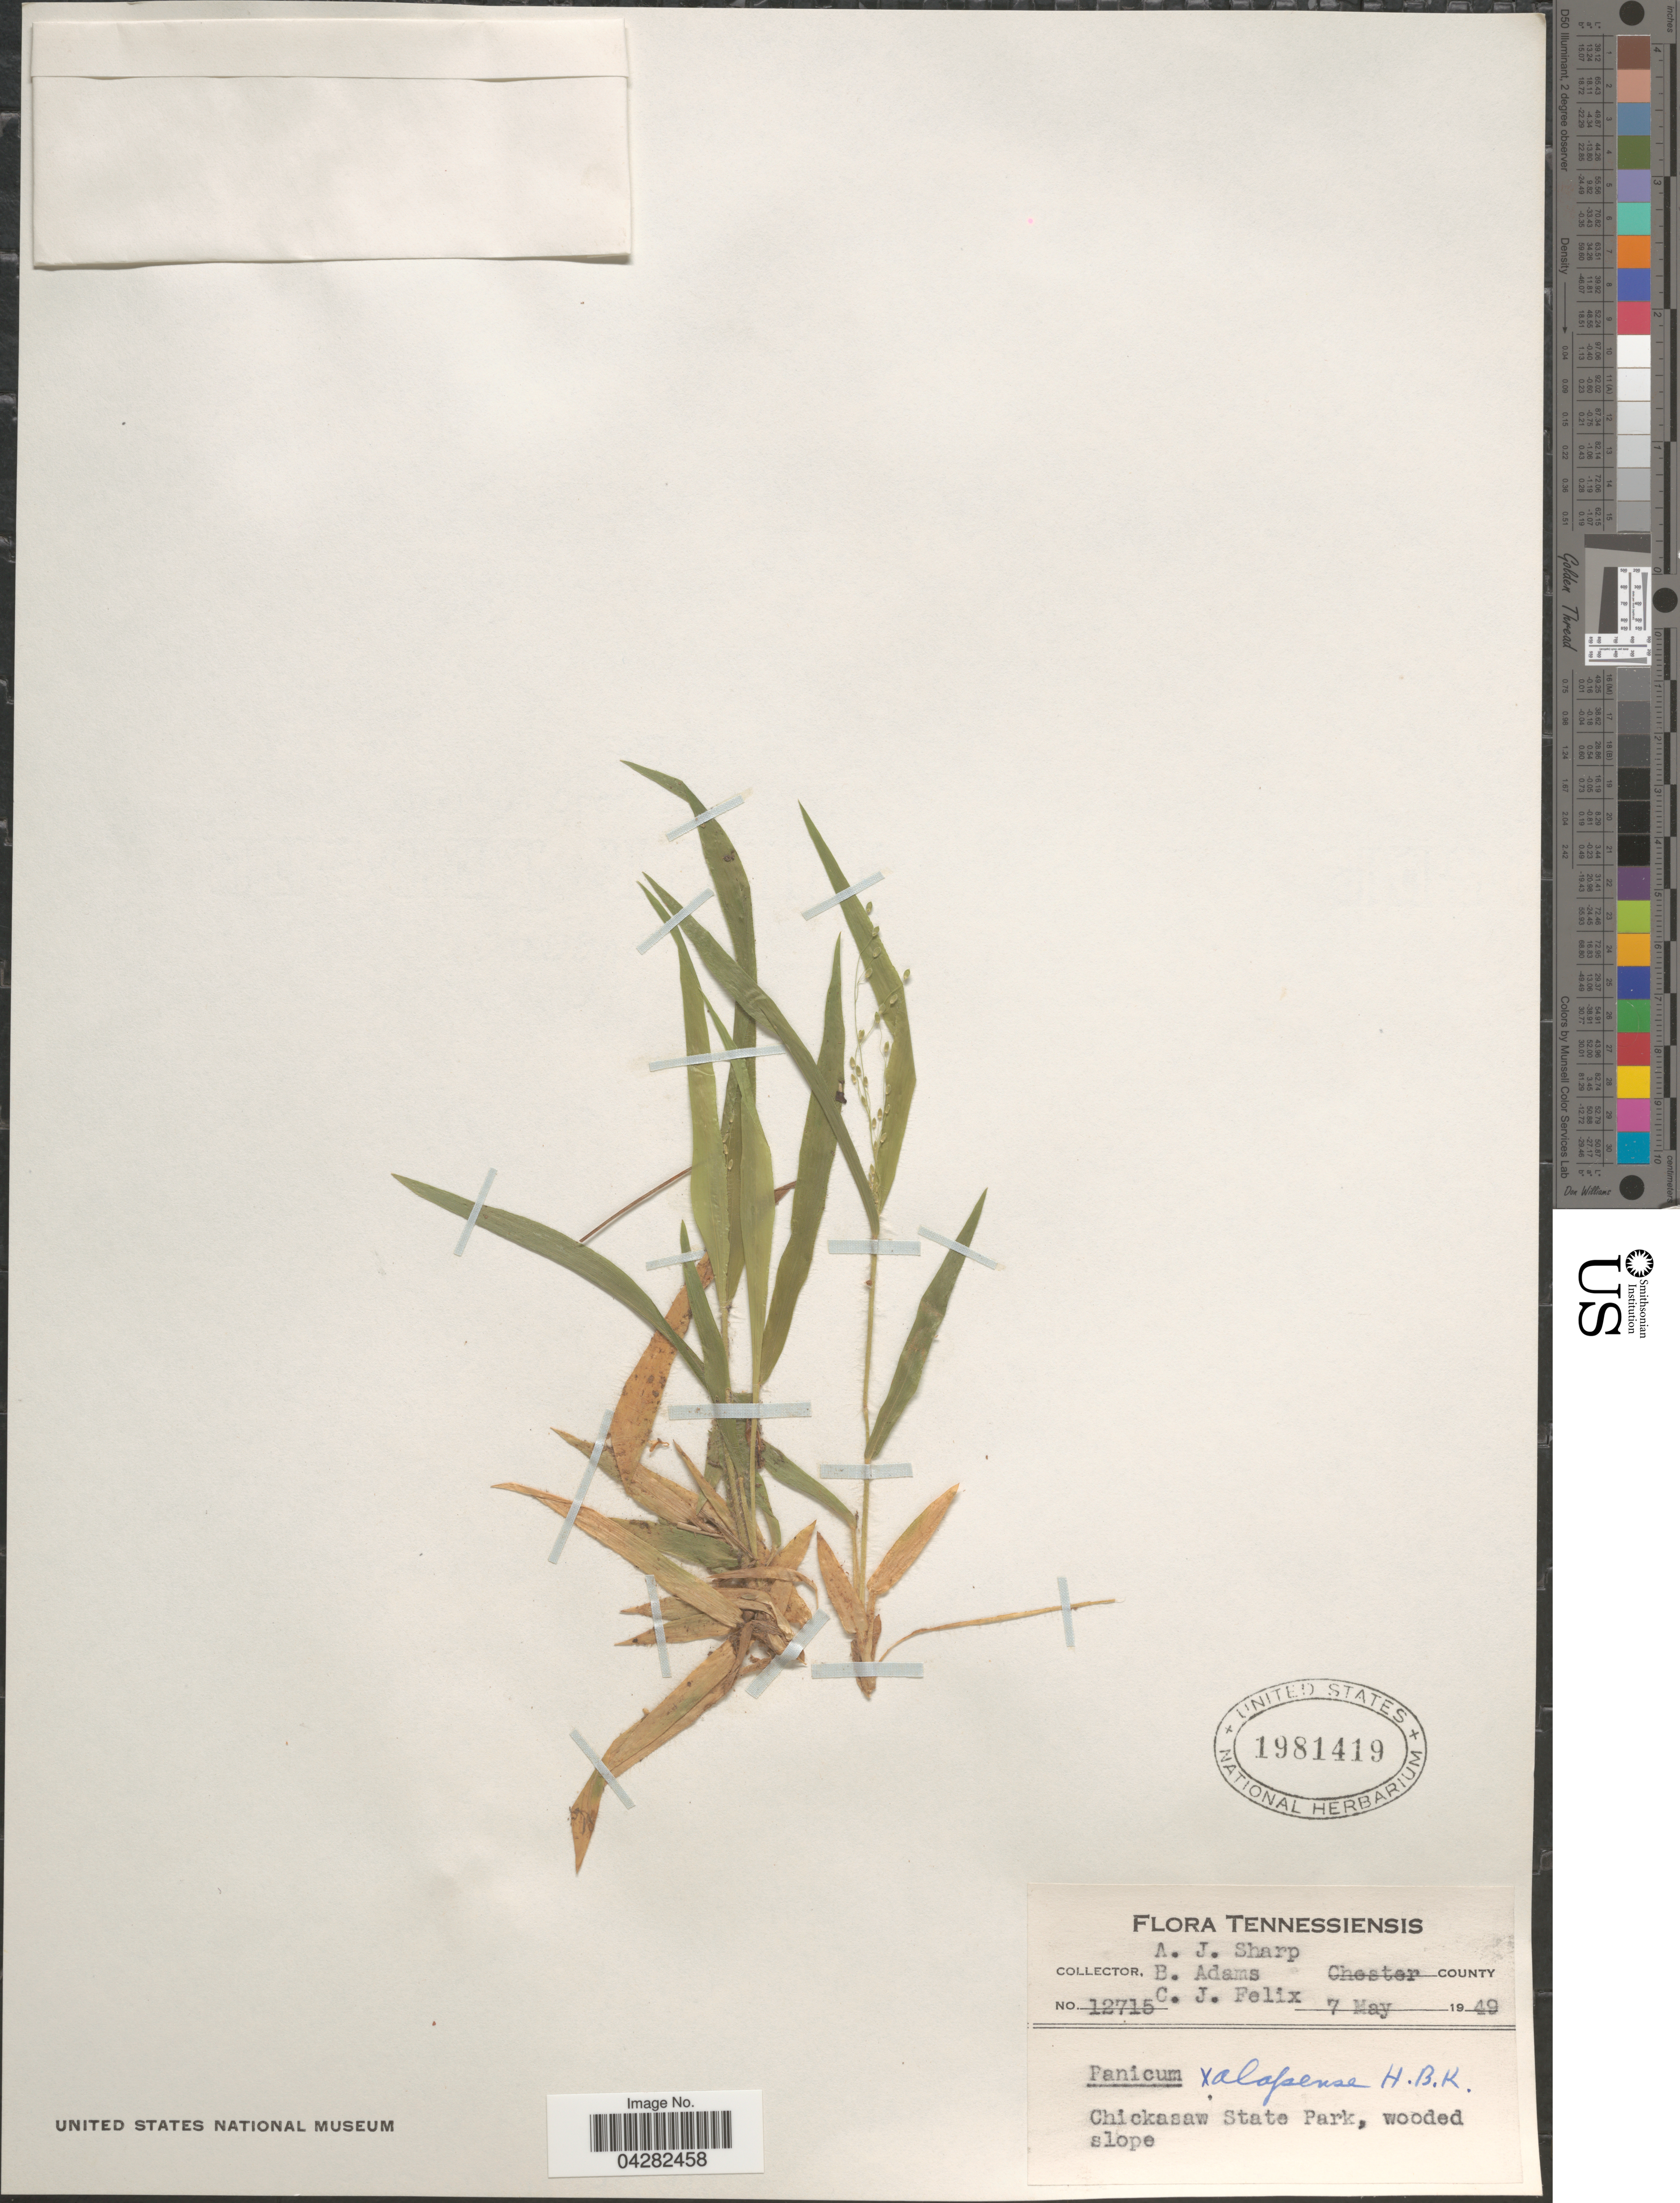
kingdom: Plantae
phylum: Tracheophyta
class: Liliopsida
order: Poales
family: Poaceae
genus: Dichanthelium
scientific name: Dichanthelium laxiflorum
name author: (Lam.) Gould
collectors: A. J. Sharp, B. Adams & C. Felix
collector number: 12715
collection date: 1949-05-07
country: United States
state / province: Tennessee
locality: Tennessiensis. Chester County. Chickasaw State Park.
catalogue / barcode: US 1981419